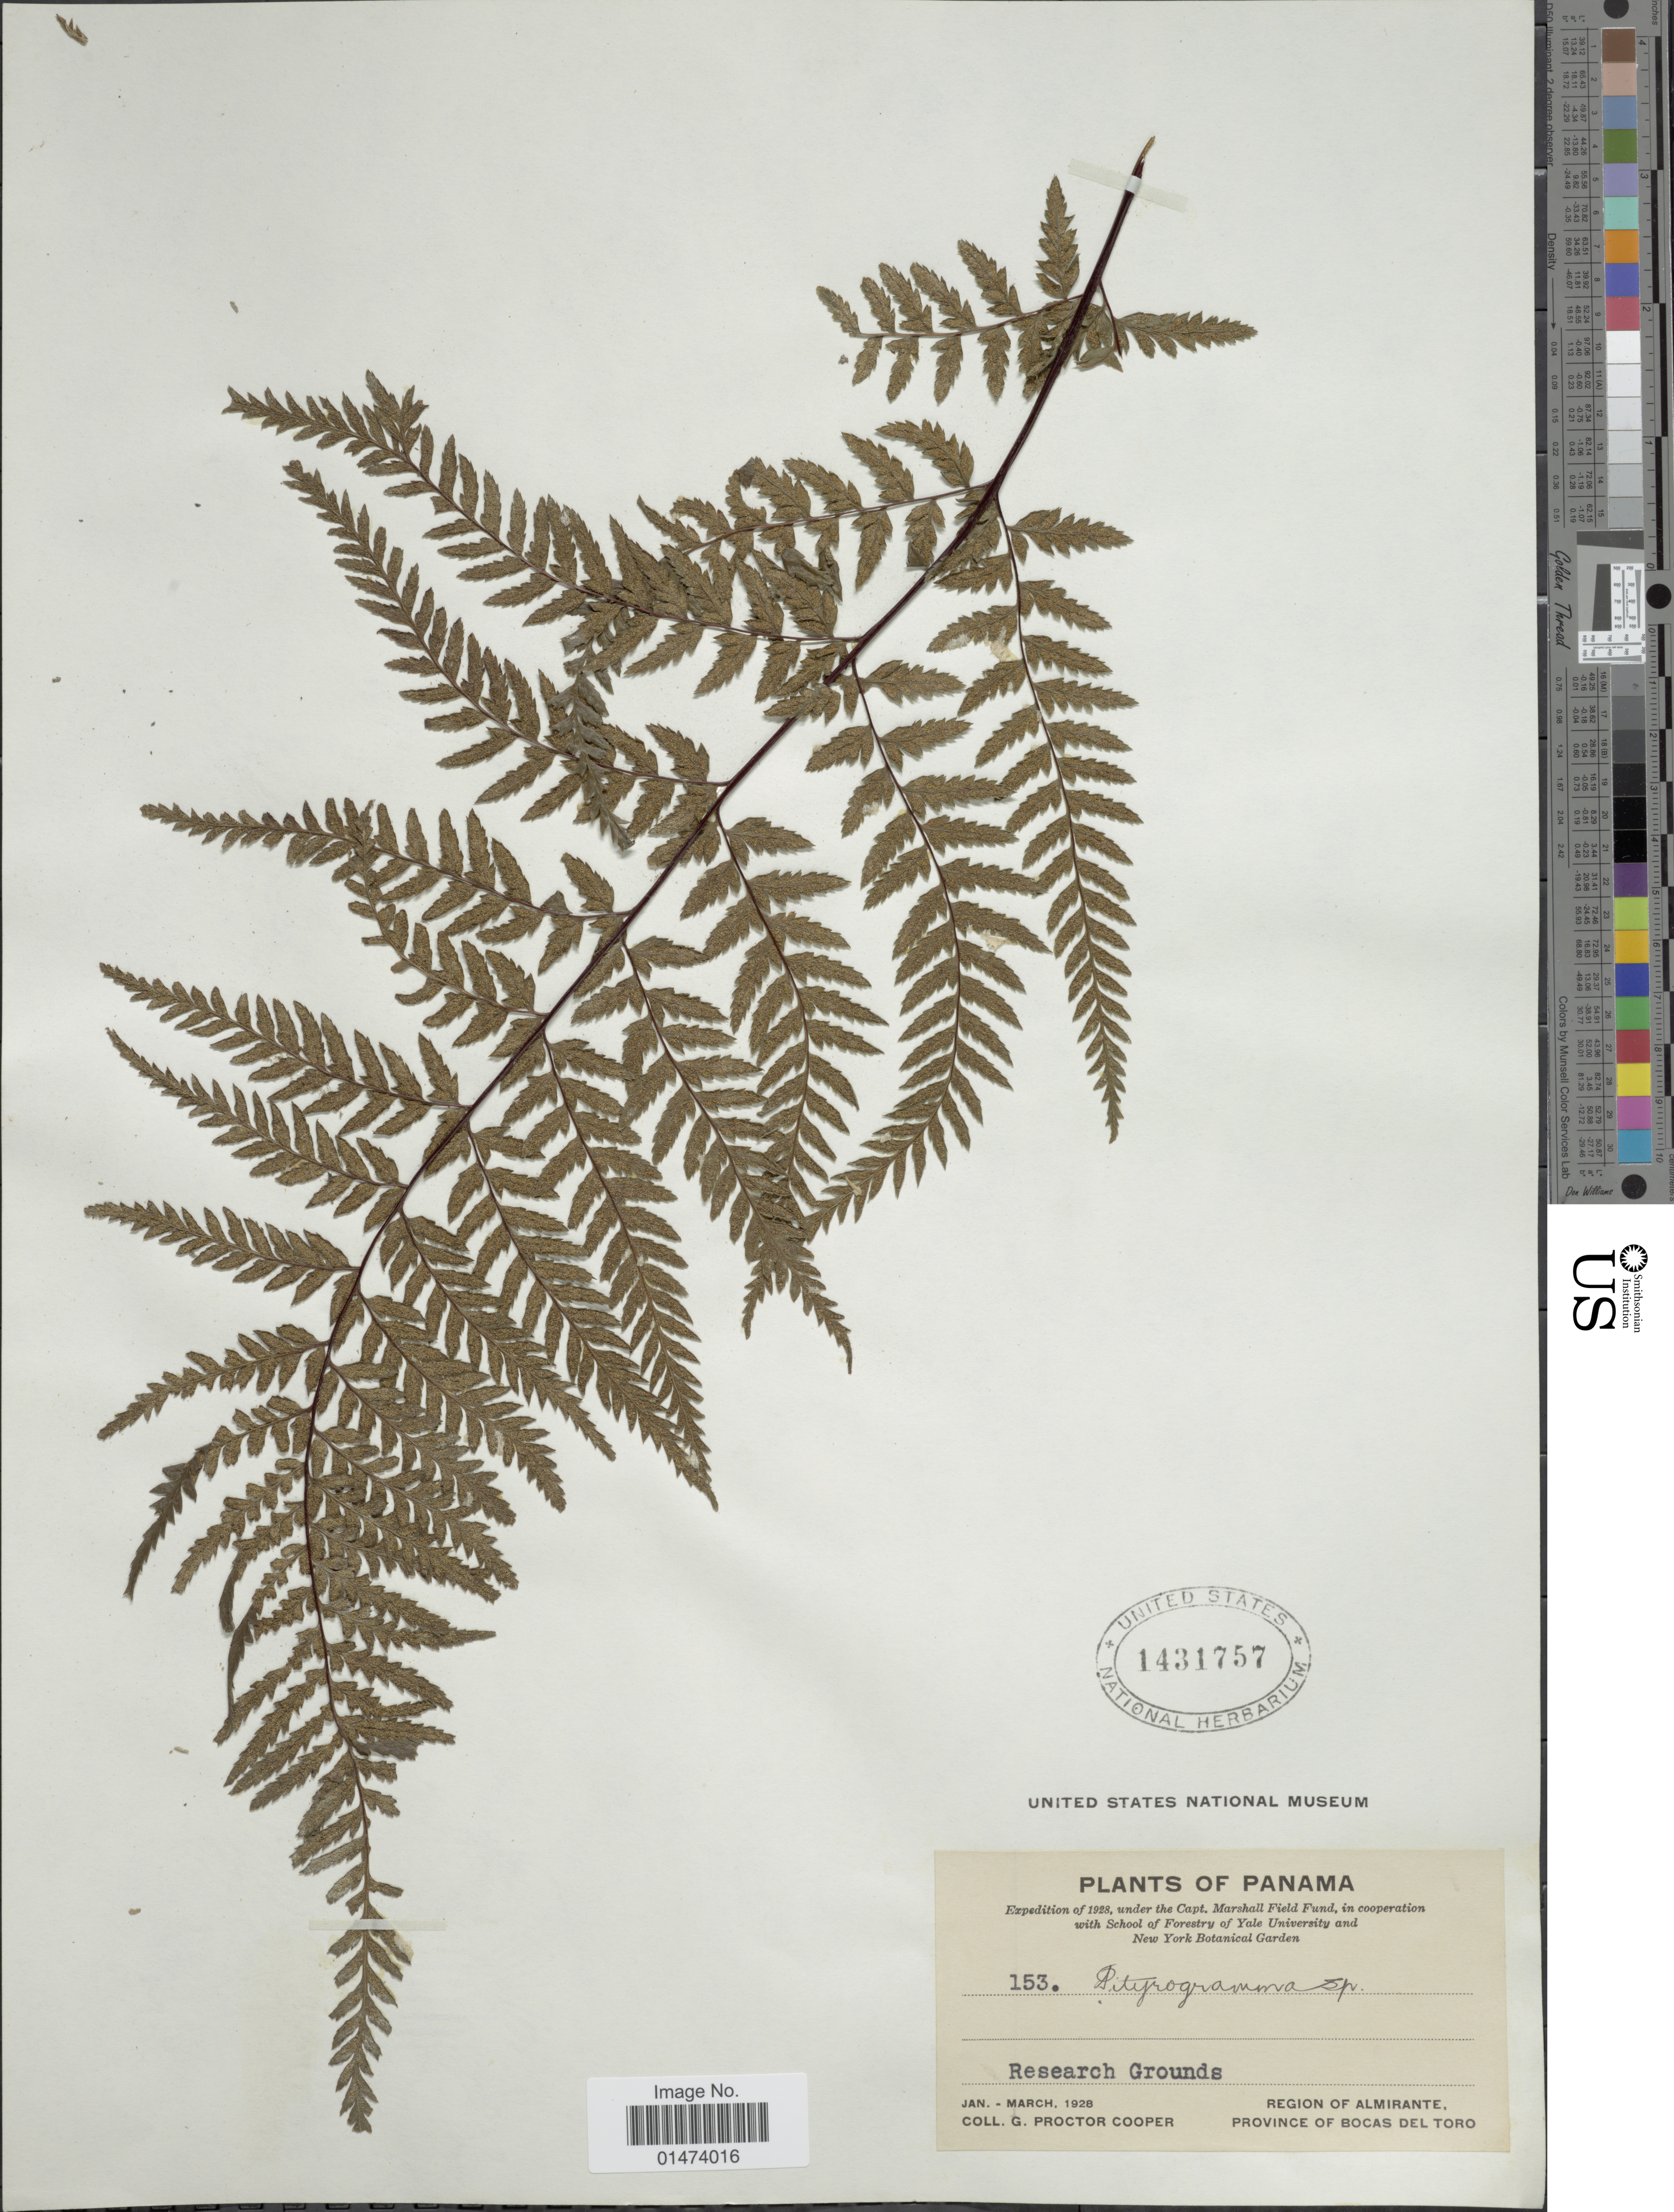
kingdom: Plantae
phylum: Tracheophyta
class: Polypodiopsida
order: Polypodiales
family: Pteridaceae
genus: Pityrogramma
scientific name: Pityrogramma calomelanos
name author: (L.) Link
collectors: G. Cooper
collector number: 153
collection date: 1925-01/1928-03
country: Panama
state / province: Bocas del Toro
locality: Research Grounds, Region Almirante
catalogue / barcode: US 1431757